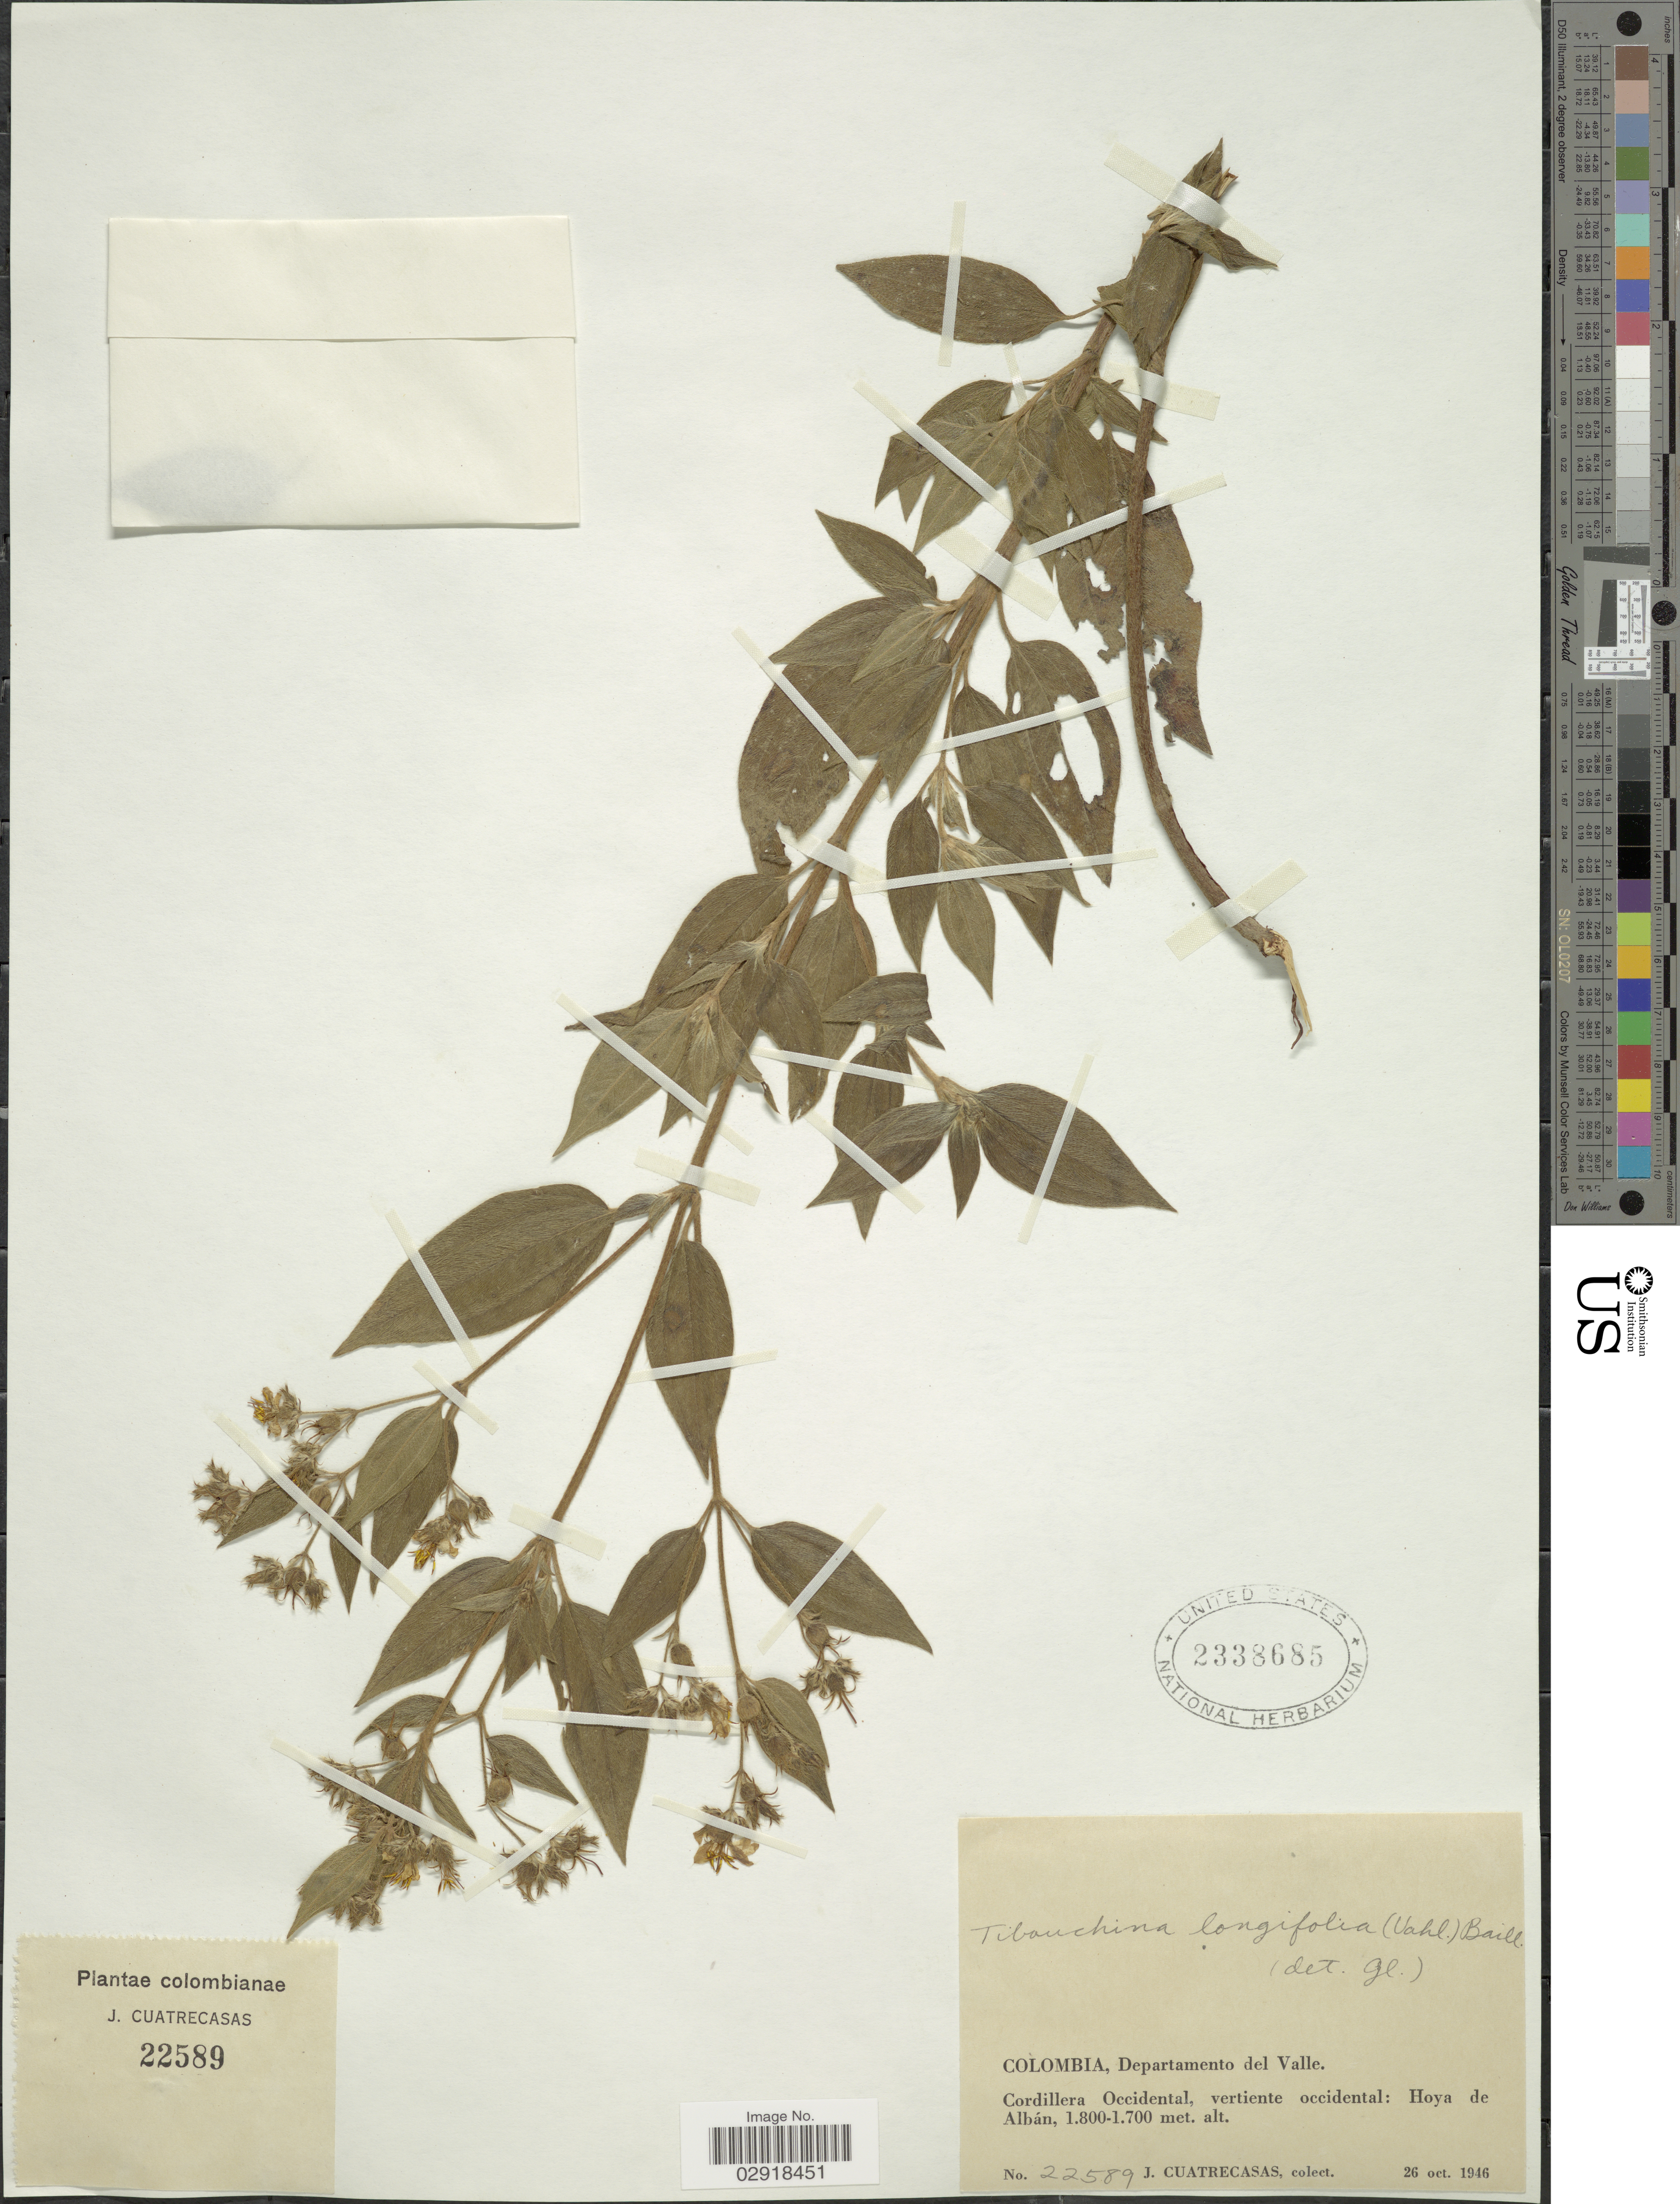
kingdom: Plantae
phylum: Tracheophyta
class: Magnoliopsida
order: Myrtales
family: Melastomataceae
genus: Chaetogastra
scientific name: Chaetogastra longifolia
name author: (Vahl) DC.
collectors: J. Cuatrecasas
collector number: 22589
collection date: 1946-10-26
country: Colombia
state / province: Valle del Cauca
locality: Departamento del Valle, Cordillera Occidental, vertiente occidental, Hoya de Albán.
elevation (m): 1700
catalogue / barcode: US 2338685